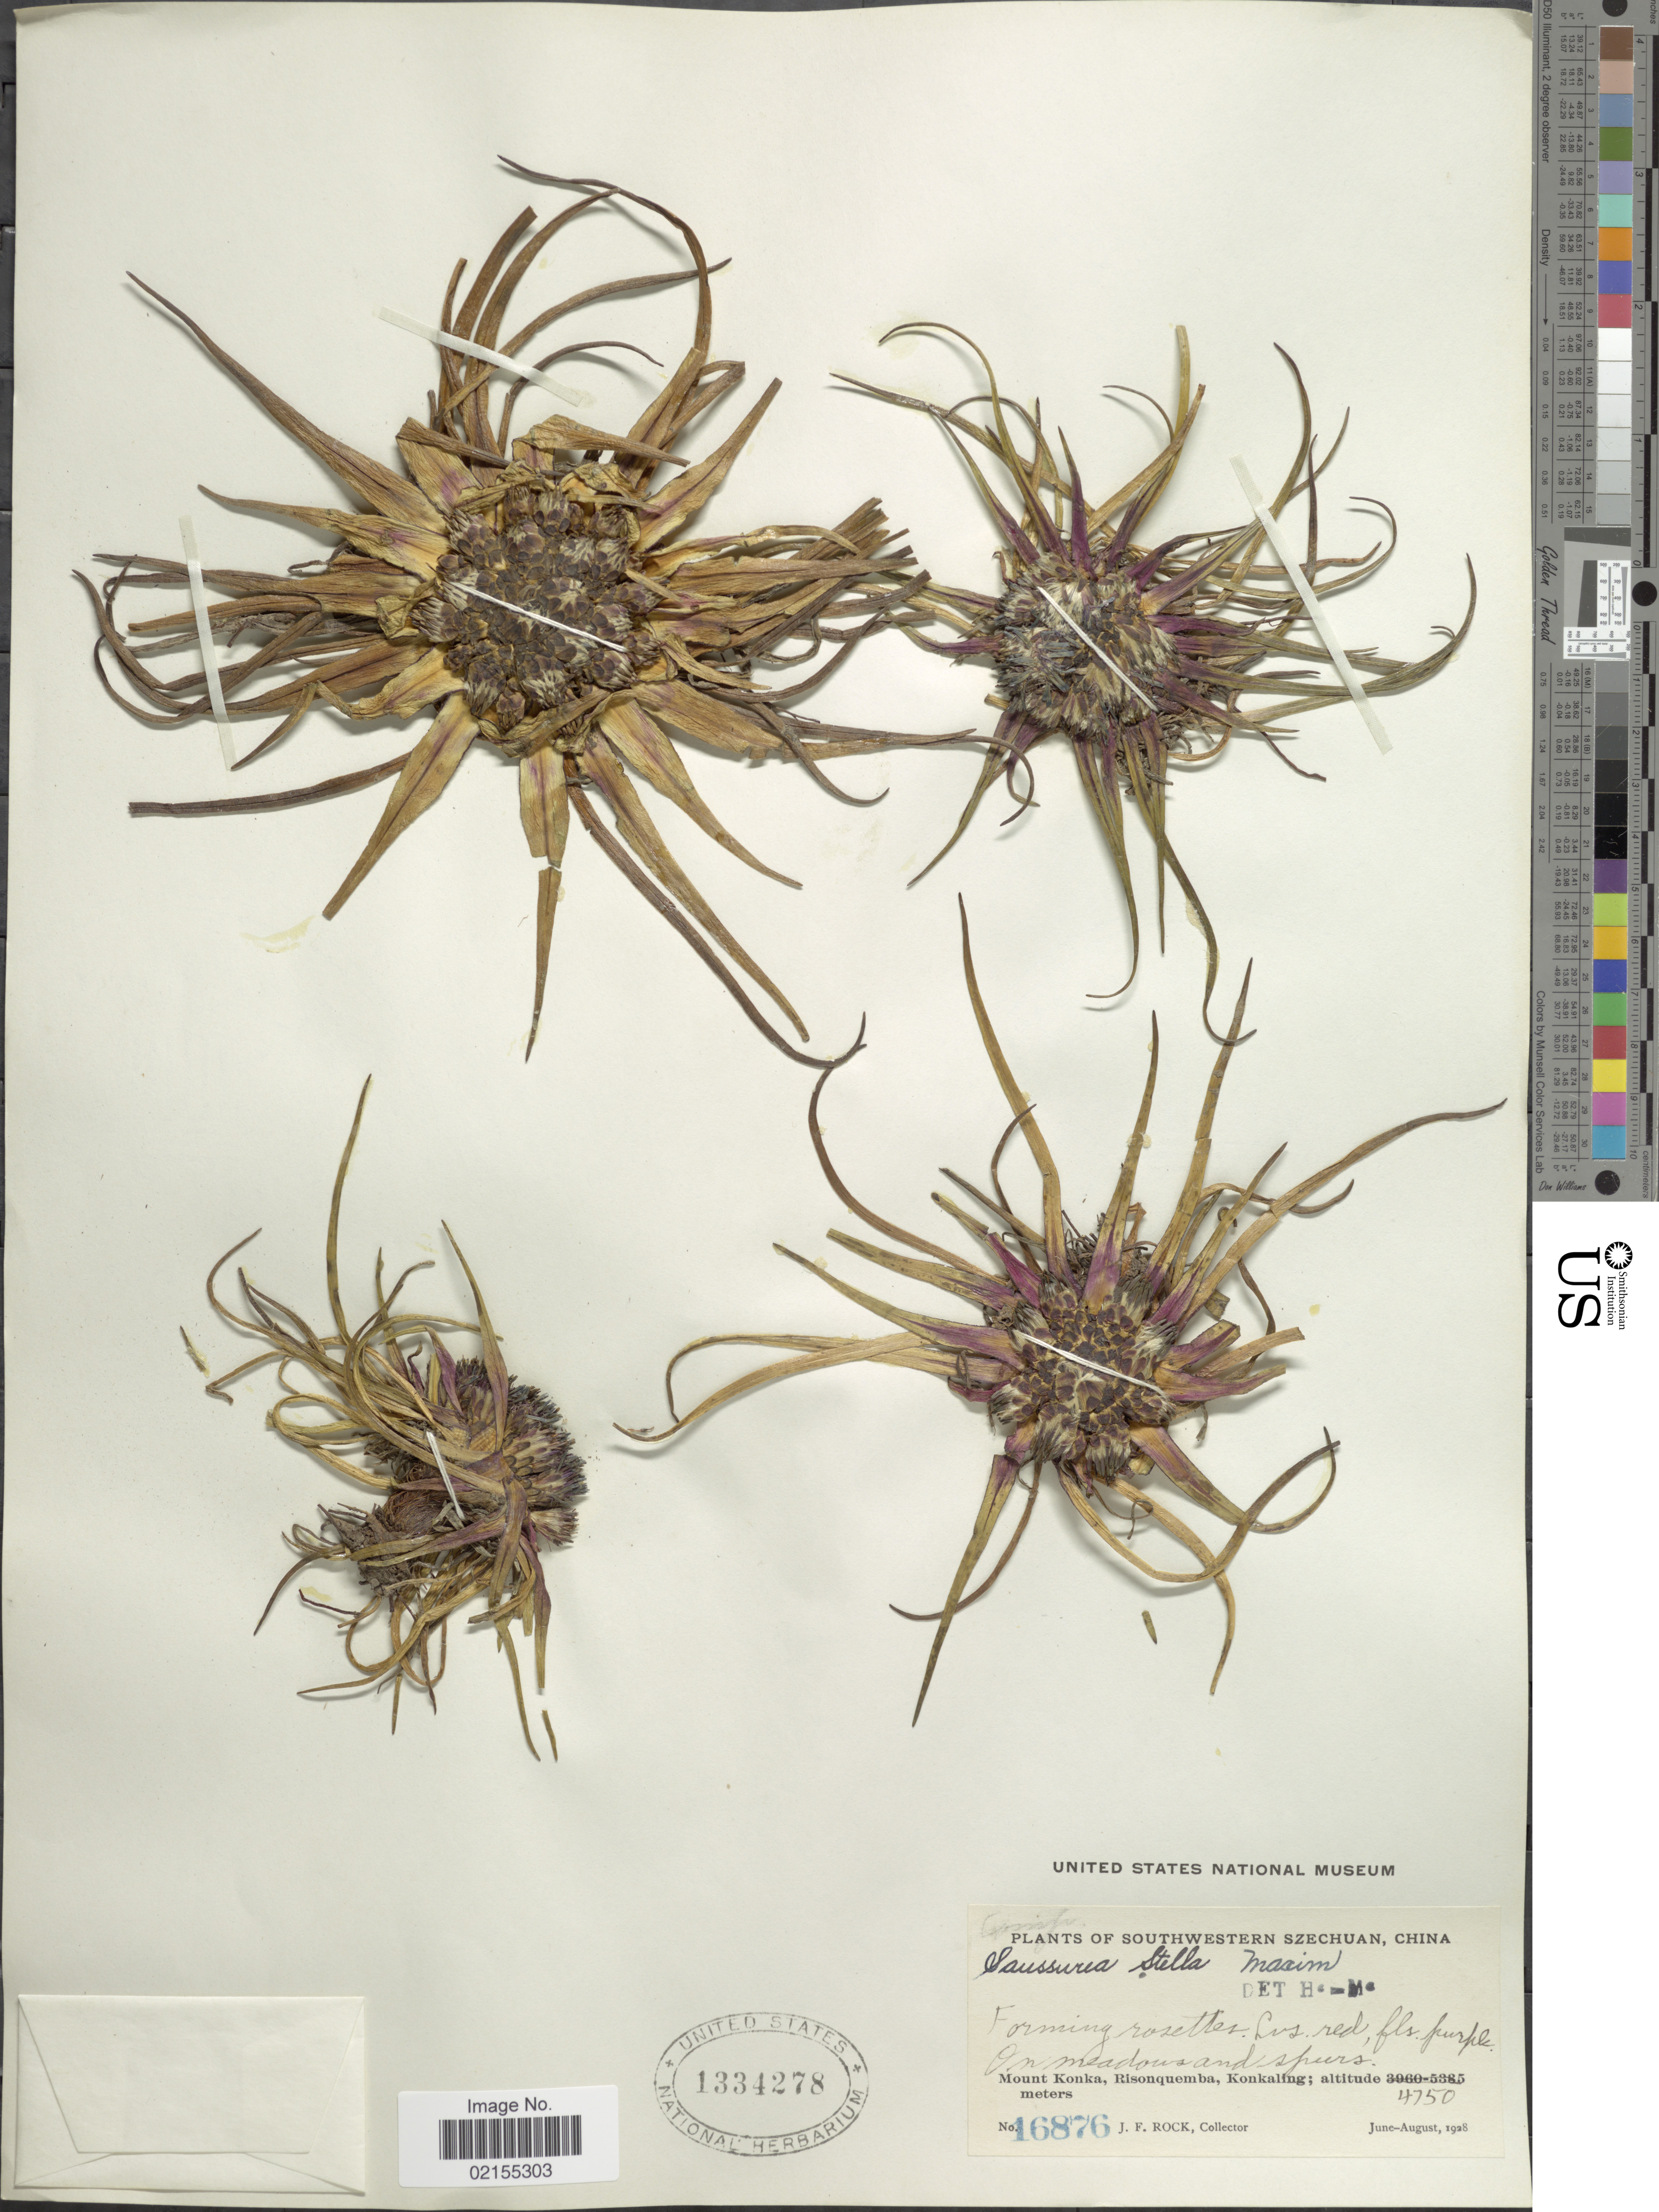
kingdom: Plantae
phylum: Tracheophyta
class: Magnoliopsida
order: Asterales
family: Asteraceae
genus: Saussurea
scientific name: Saussurea stella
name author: Maxim.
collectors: J. Rock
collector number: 16876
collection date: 1928-06/1928-08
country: China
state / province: Sichuan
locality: Southwestern Szechuan, China, Mount Konka, Risonquemba, Konkaling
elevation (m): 4750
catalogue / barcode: US 1334278